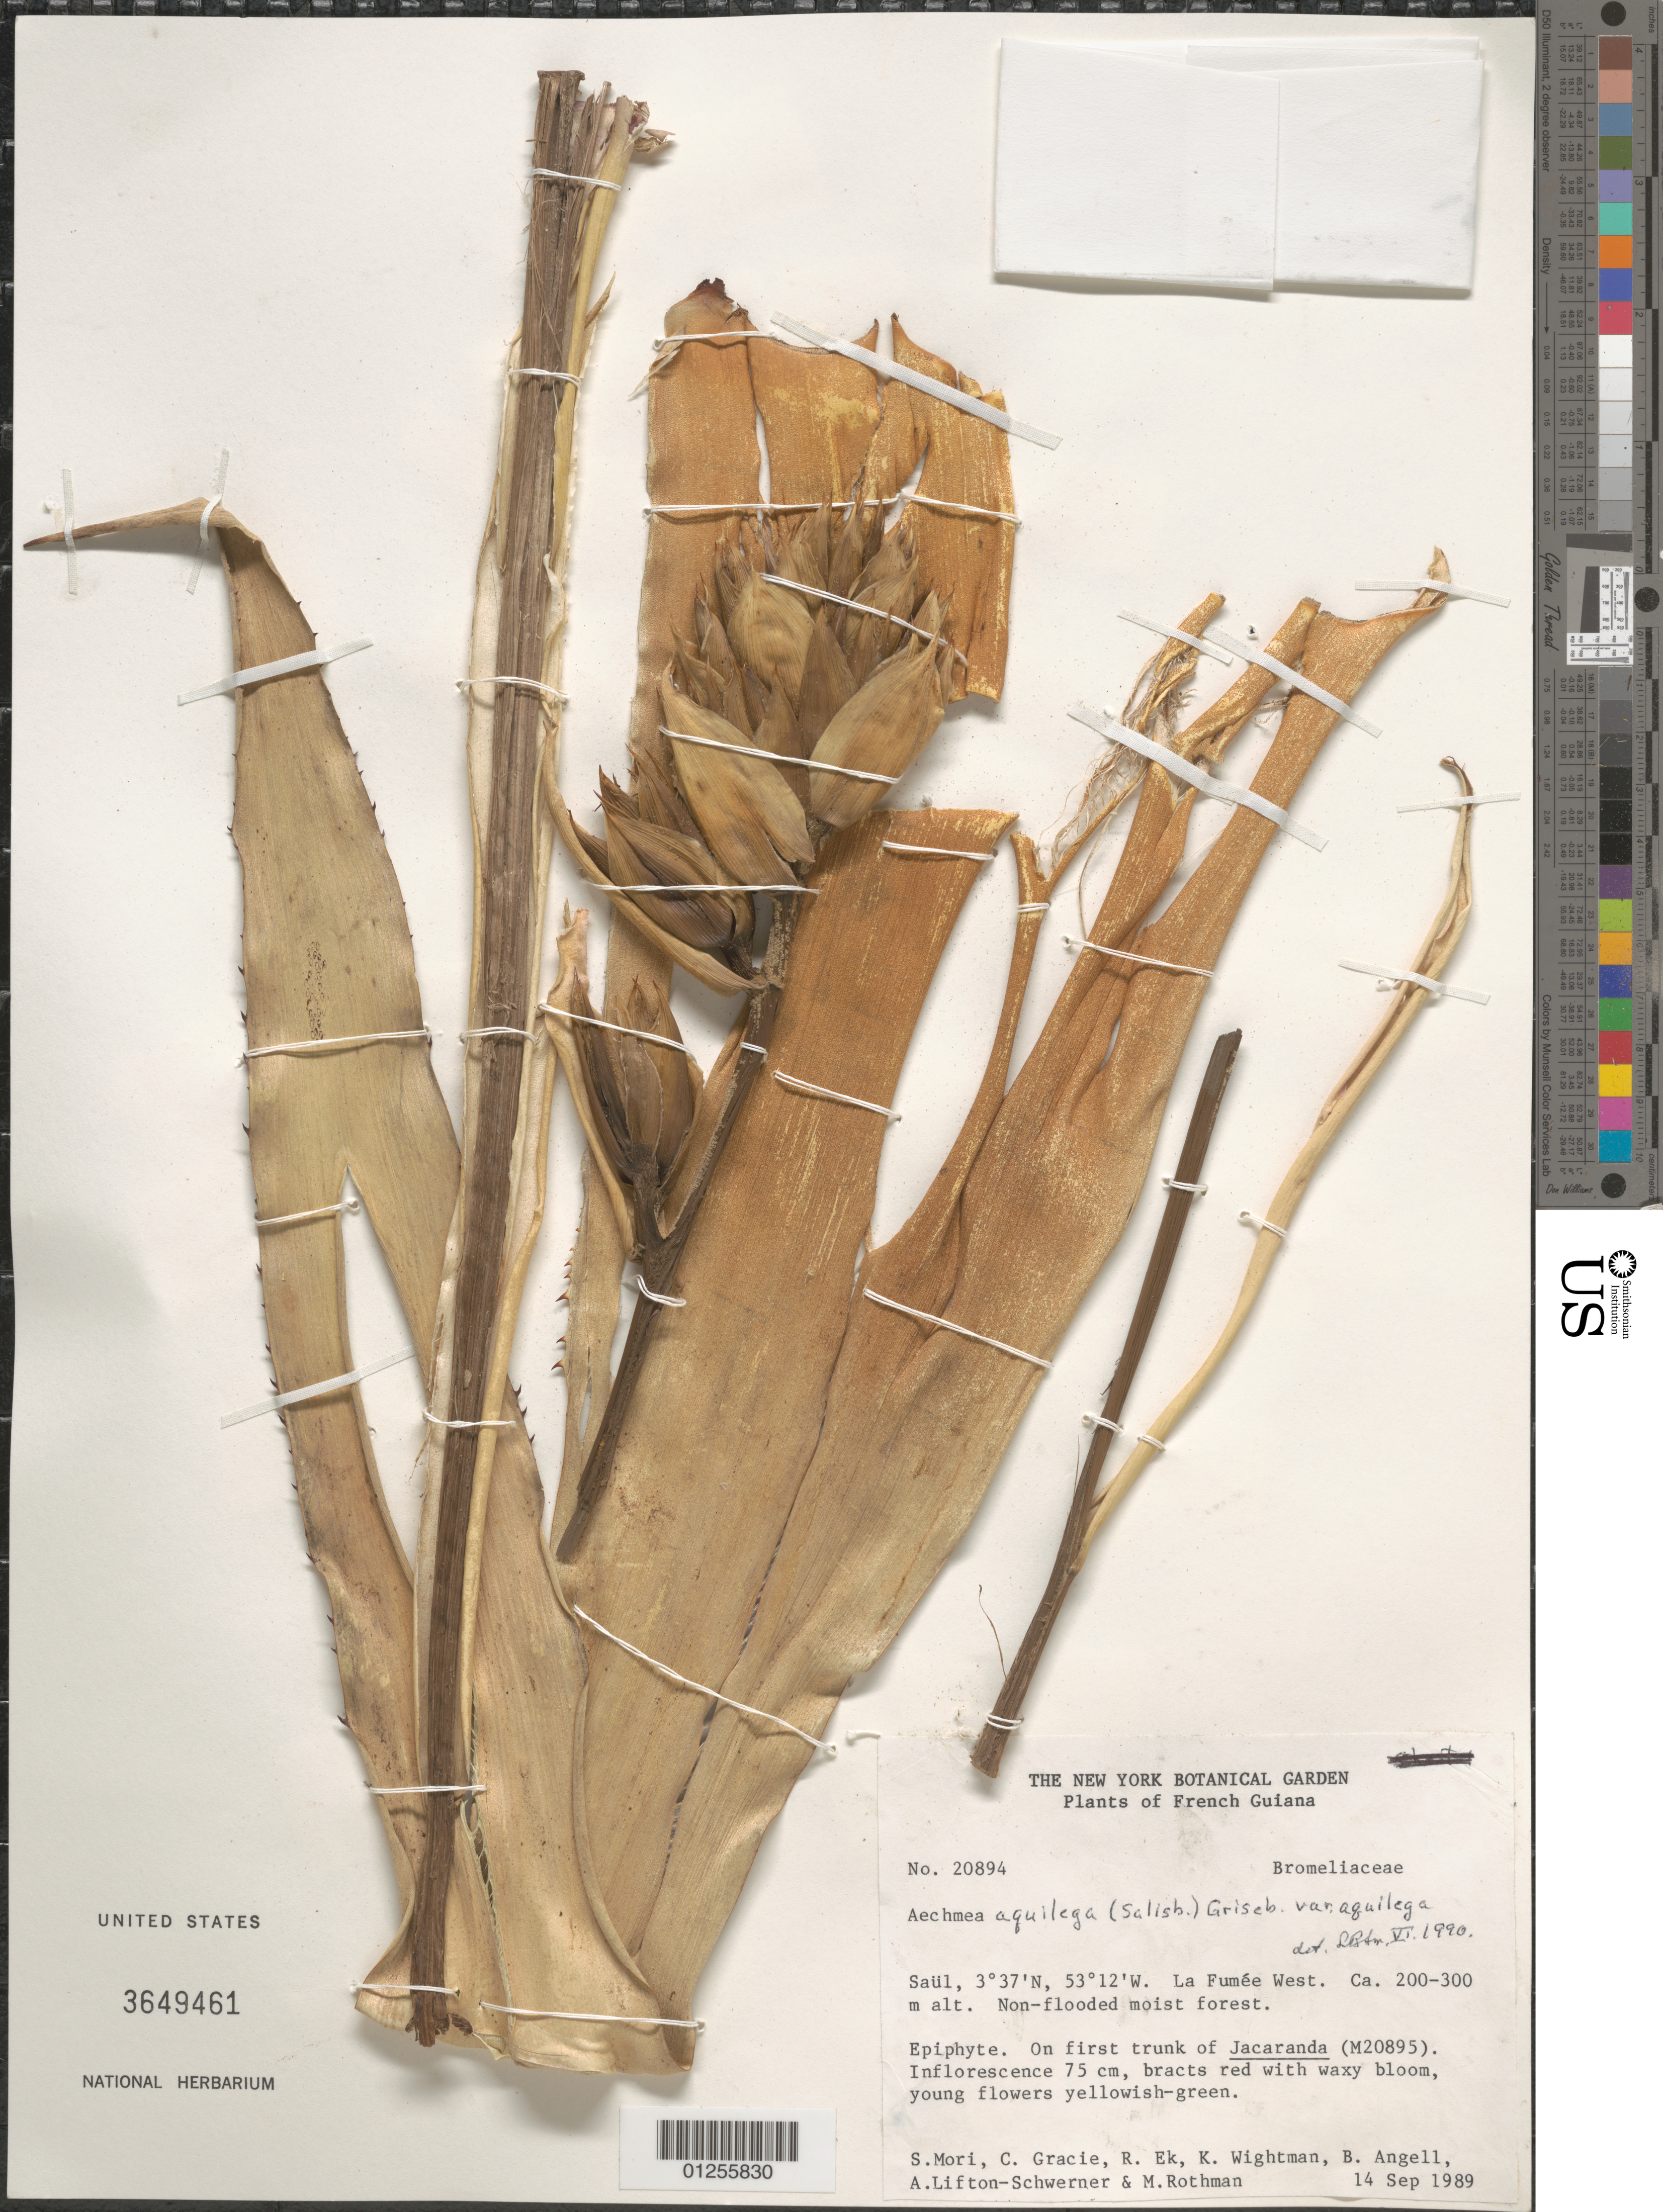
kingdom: Plantae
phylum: Tracheophyta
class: Liliopsida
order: Poales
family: Bromeliaceae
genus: Aechmea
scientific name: Aechmea aquilega var. aquilega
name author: (Salisb.) Griseb.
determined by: Smith, Lyman B., (US), NMNH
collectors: S. Mori et al.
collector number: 20894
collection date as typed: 14-Sep-89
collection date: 1989-09-14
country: French Guiana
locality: Saül, La Fumée Oeste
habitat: Non-flooded moist forest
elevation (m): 200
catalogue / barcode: US 3649461